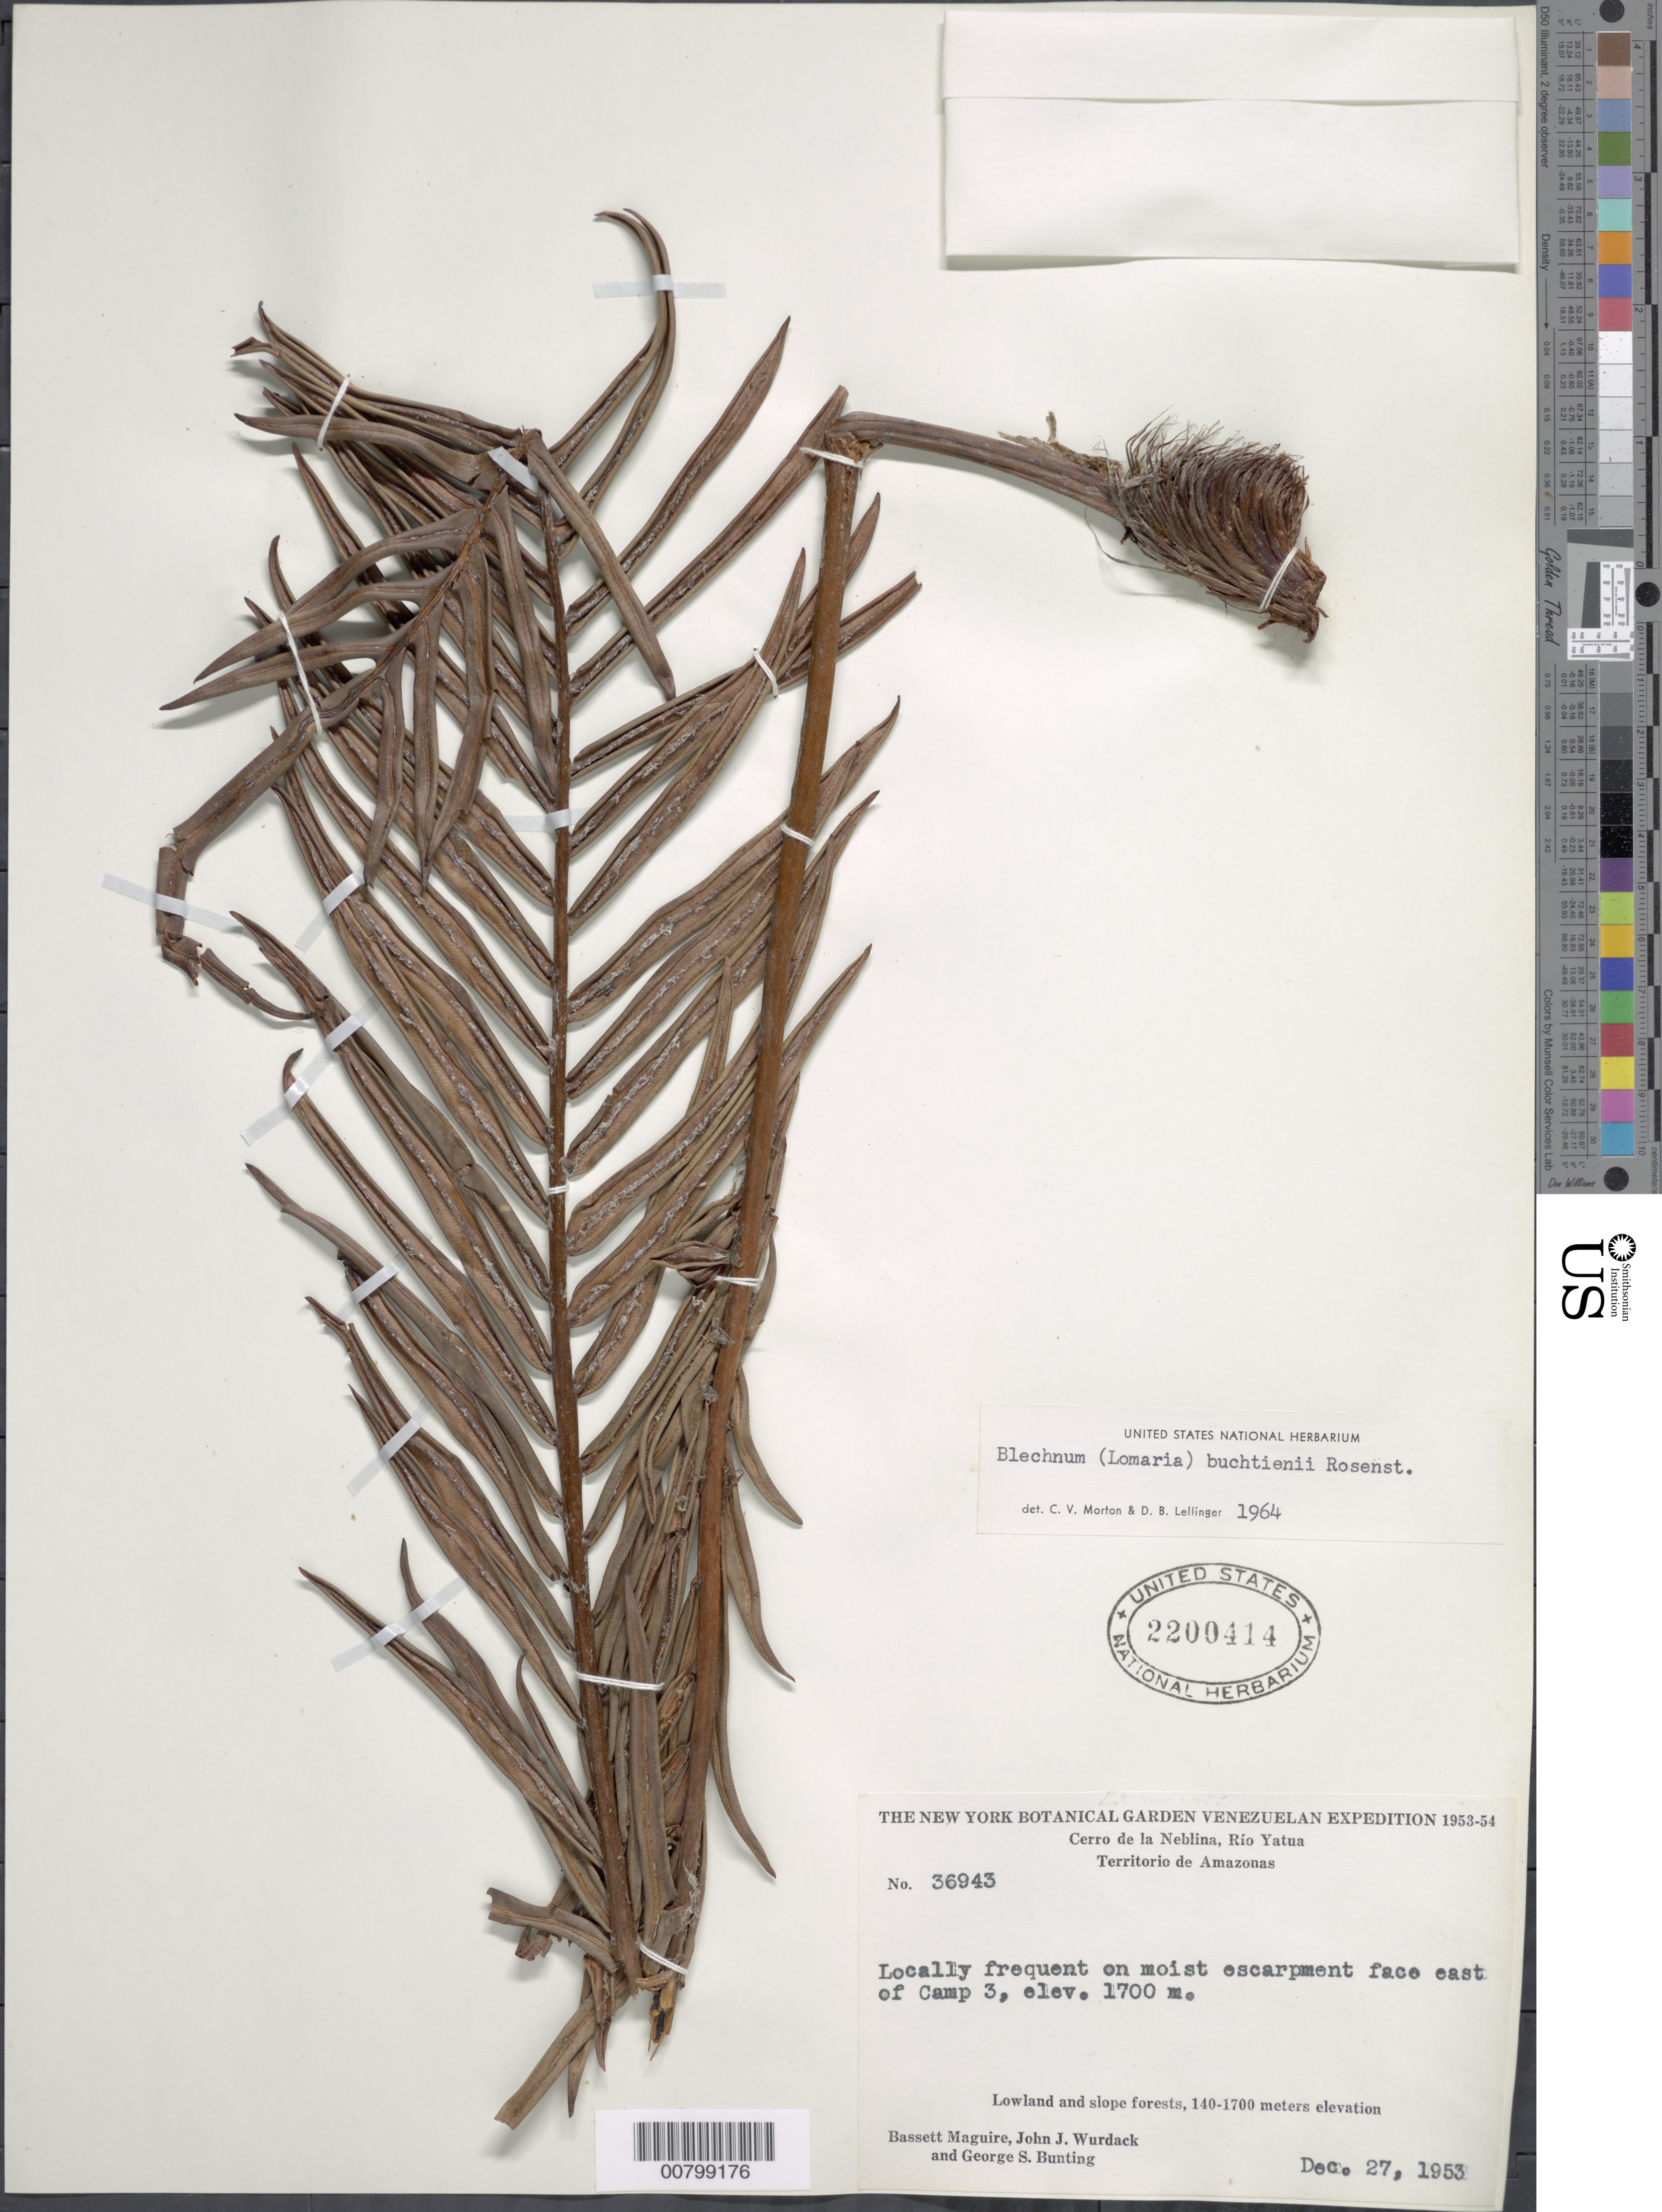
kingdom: Plantae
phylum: Tracheophyta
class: Polypodiopsida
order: Polypodiales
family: Blechnaceae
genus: Blechnum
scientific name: Blechnum auratum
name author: (Fée) R.M. Tryon & Stolze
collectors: B. Maguire, J. J. Wurdack & G. S. Bunting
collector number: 36943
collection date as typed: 27-Dec-53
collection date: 1953-12-27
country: Venezuela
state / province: Amazonas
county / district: Río Negro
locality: Cerro de la Neblina, Río Yatua, Camp 3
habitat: Lowland and slope forests; on moist escarpment face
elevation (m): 1700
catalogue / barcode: US 2200414